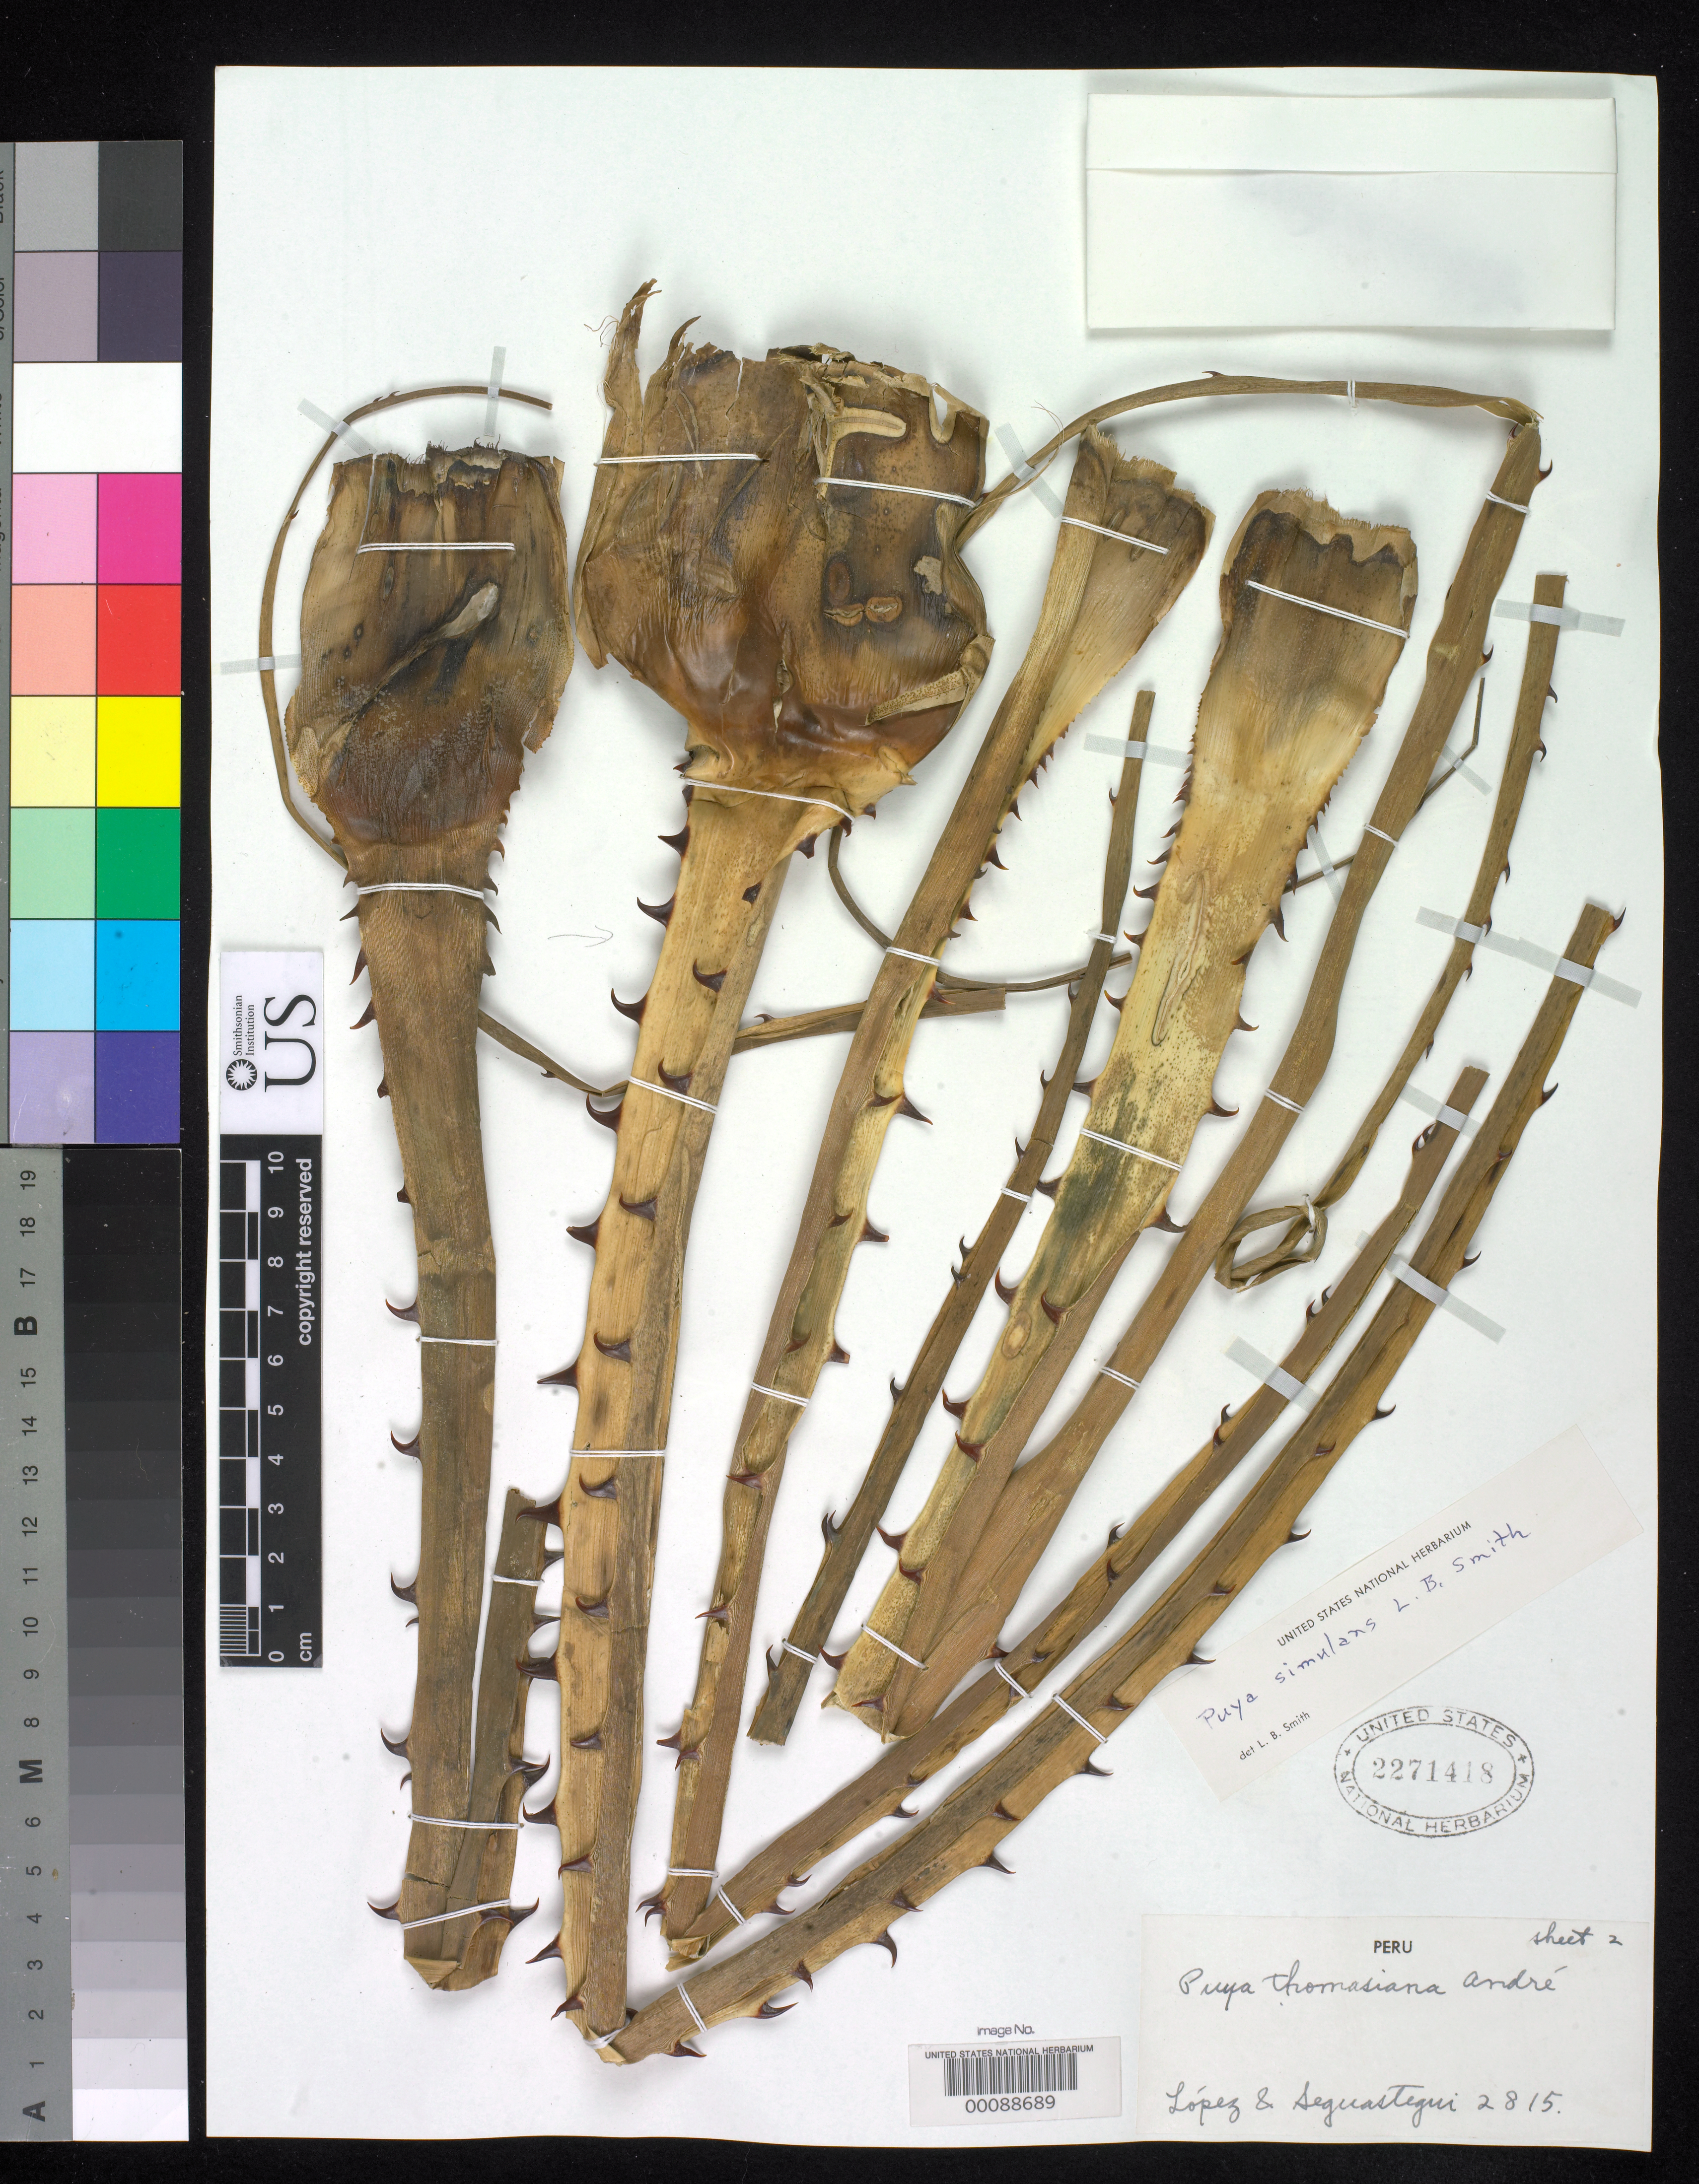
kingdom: Plantae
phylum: Tracheophyta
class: Liliopsida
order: Poales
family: Bromeliaceae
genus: Puya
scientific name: Puya simulans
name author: L.B. Sm.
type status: Holotype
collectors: A. Lopez & A. Sagástegui A.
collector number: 2815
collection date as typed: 26 Jun 1958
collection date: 1958-06-26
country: Peru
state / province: La Libertad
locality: Munmalca, Hacienda Cochabamba.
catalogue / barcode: US 2271418